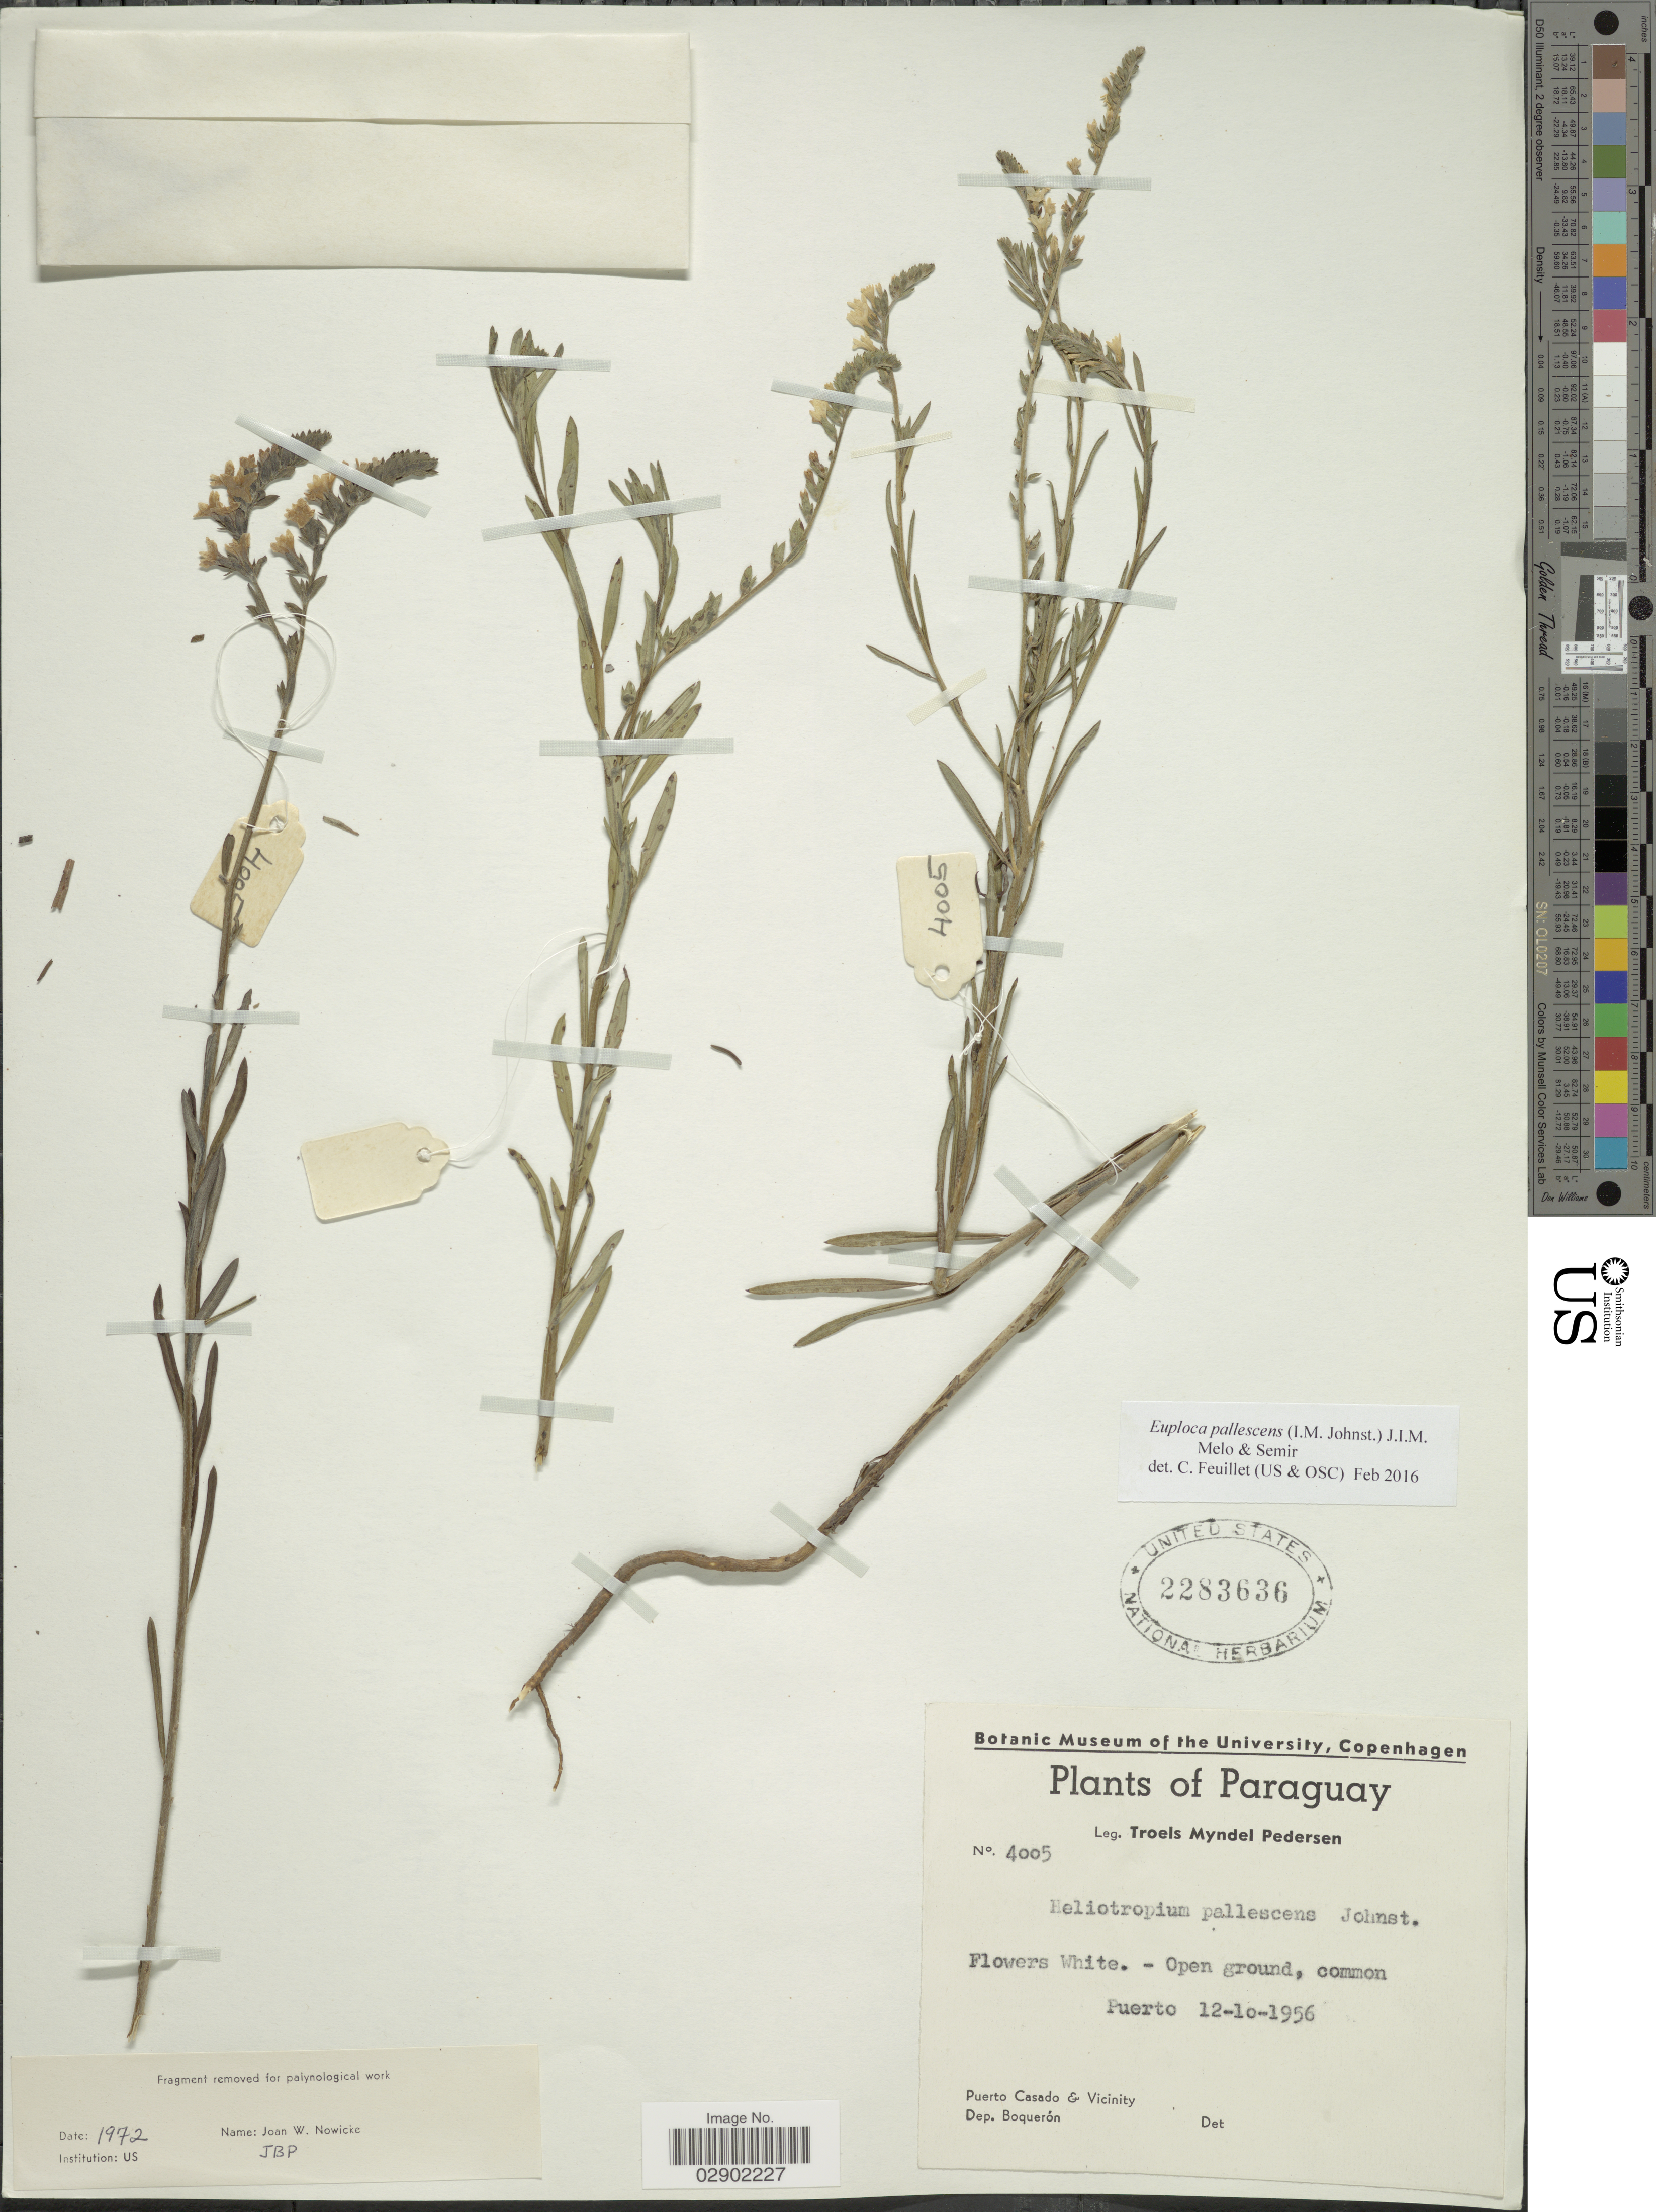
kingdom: Plantae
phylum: Tracheophyta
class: Magnoliopsida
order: Boraginales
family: Heliotropiaceae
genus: Euploca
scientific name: Euploca pallescens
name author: (I.M. Johnst.) J.I.M. Melo & Semir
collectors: T. Pederson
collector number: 4005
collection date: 1956-10-12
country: Paraguay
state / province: Boqueron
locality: Puerto. Puerto Casado & Vicinity. Dep. Boquerón.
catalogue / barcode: US 2283636